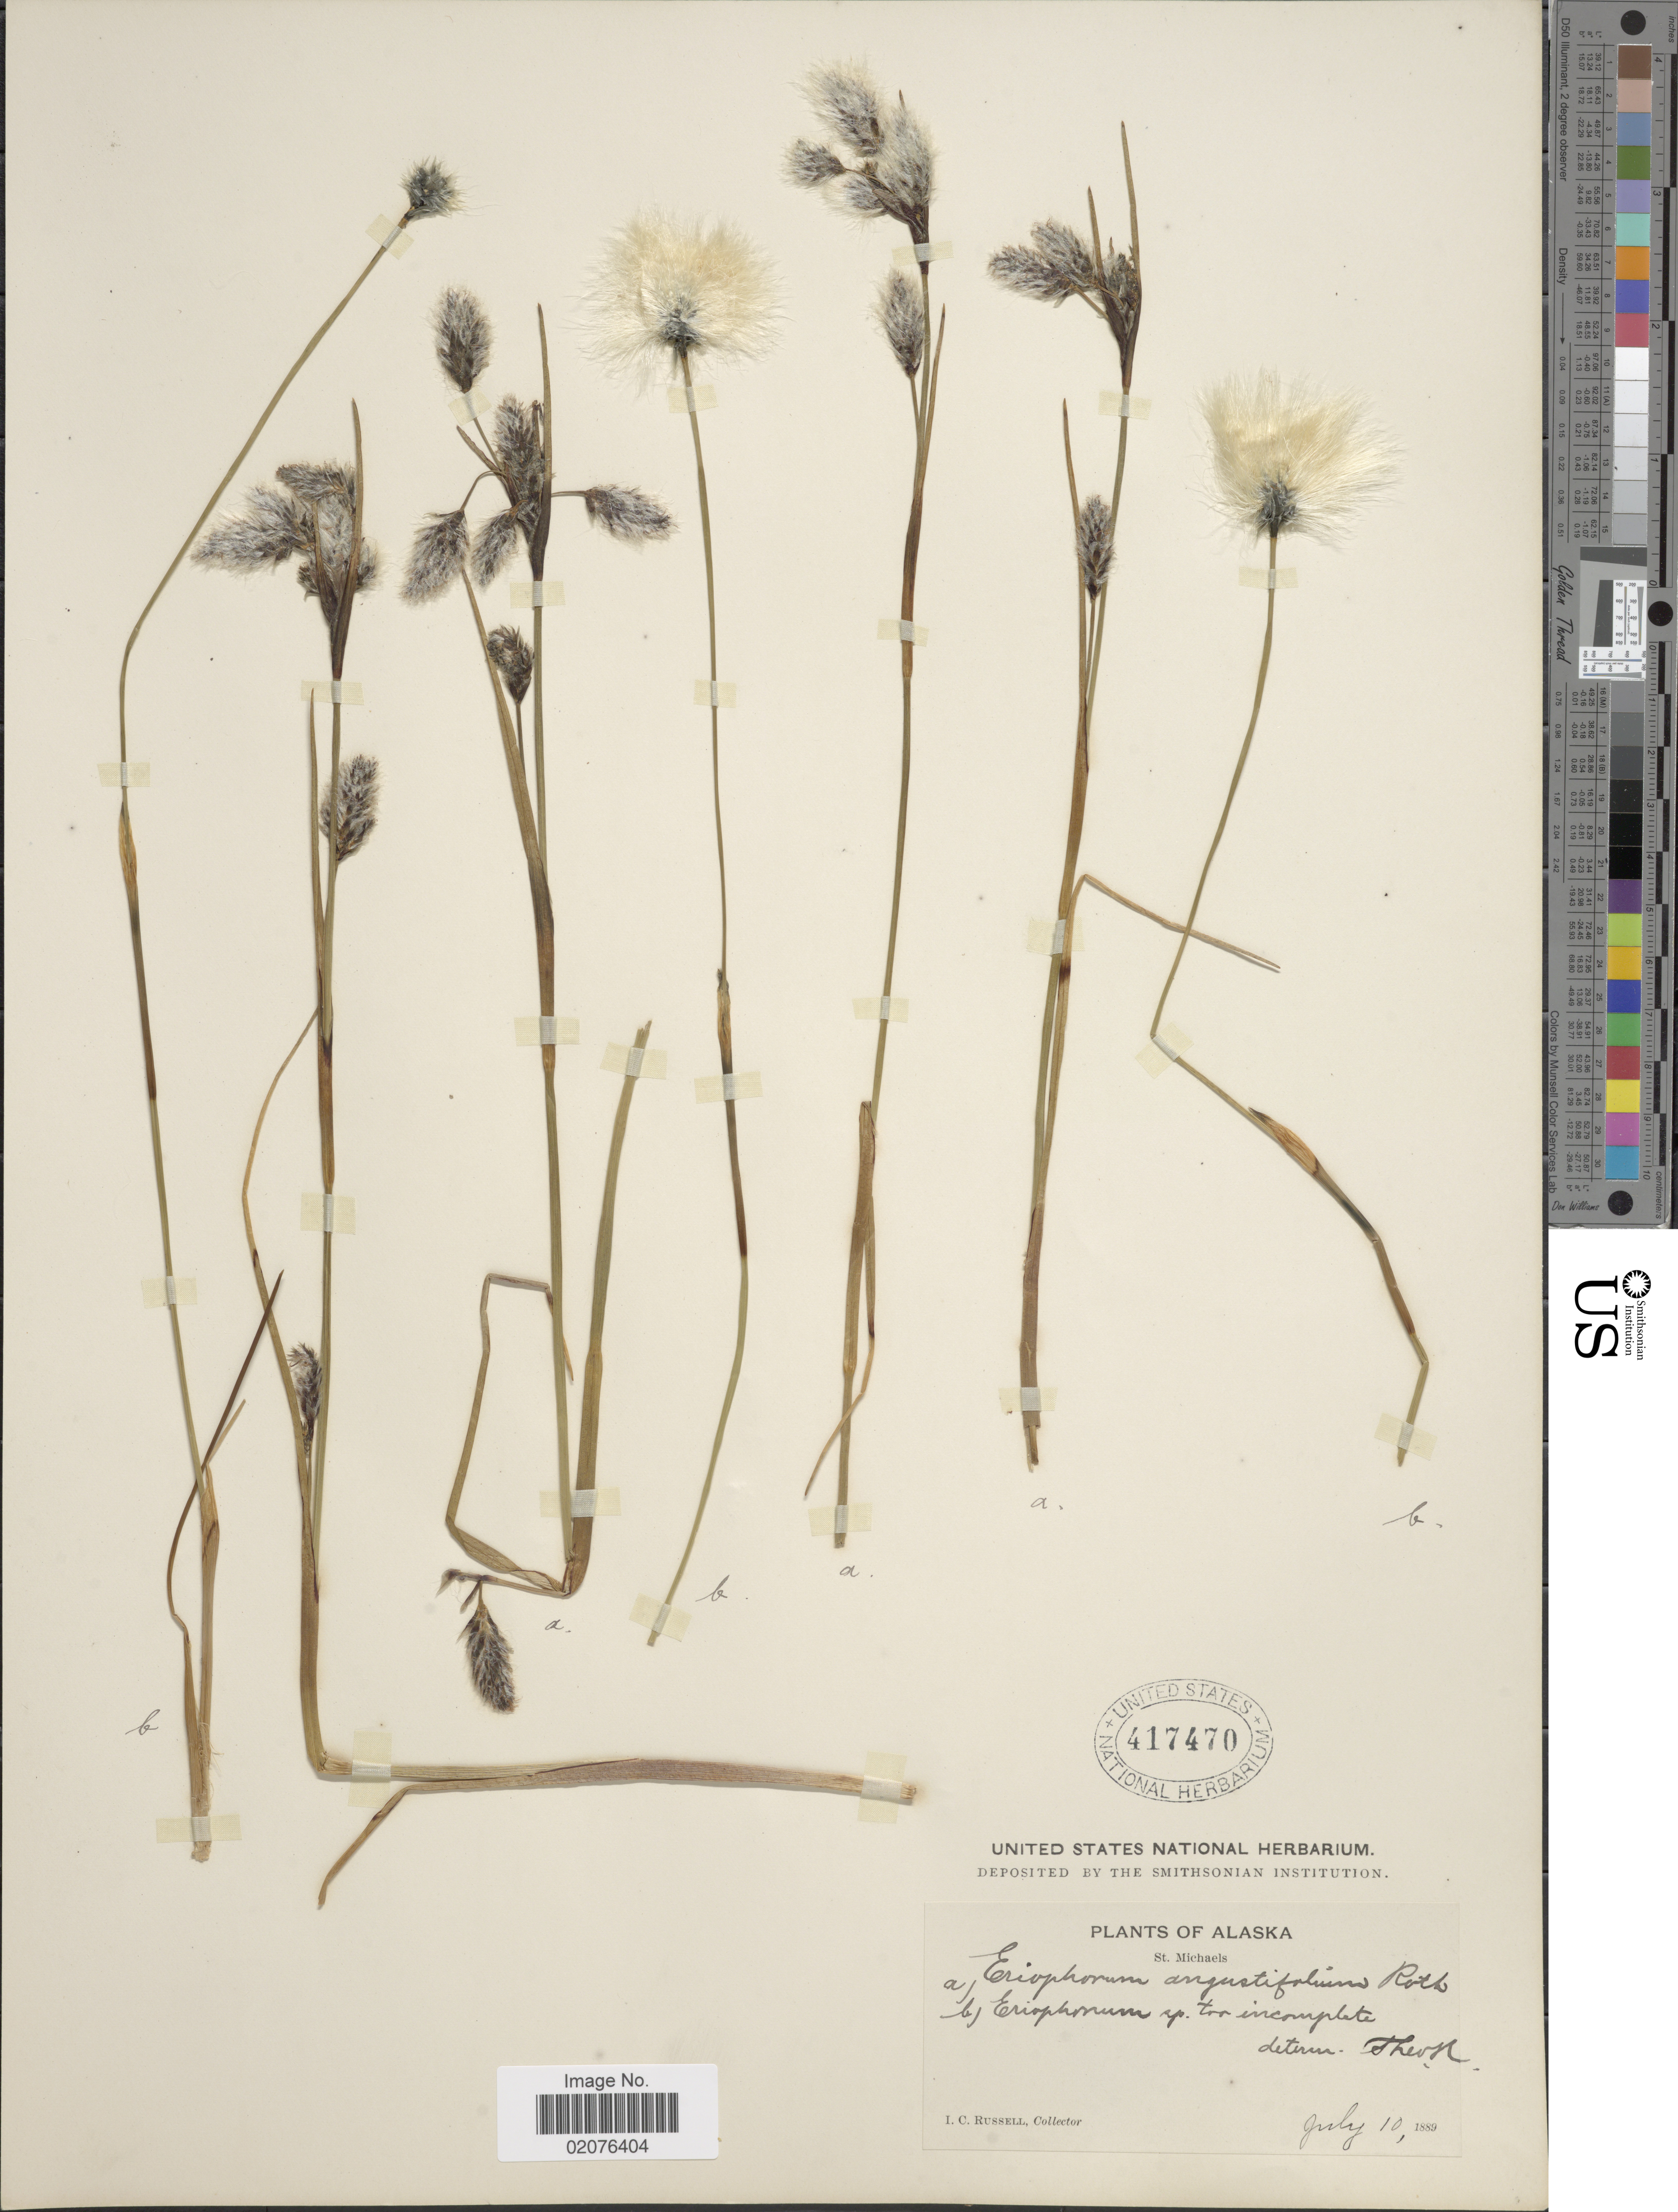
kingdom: Plantae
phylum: Tracheophyta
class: Liliopsida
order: Poales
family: Cyperaceae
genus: Eriophorum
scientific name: Eriophorum angustifolium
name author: Honck.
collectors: I. C. Russell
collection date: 1889-07-10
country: United States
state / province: Alaska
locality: St. Michaels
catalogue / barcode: US 417470